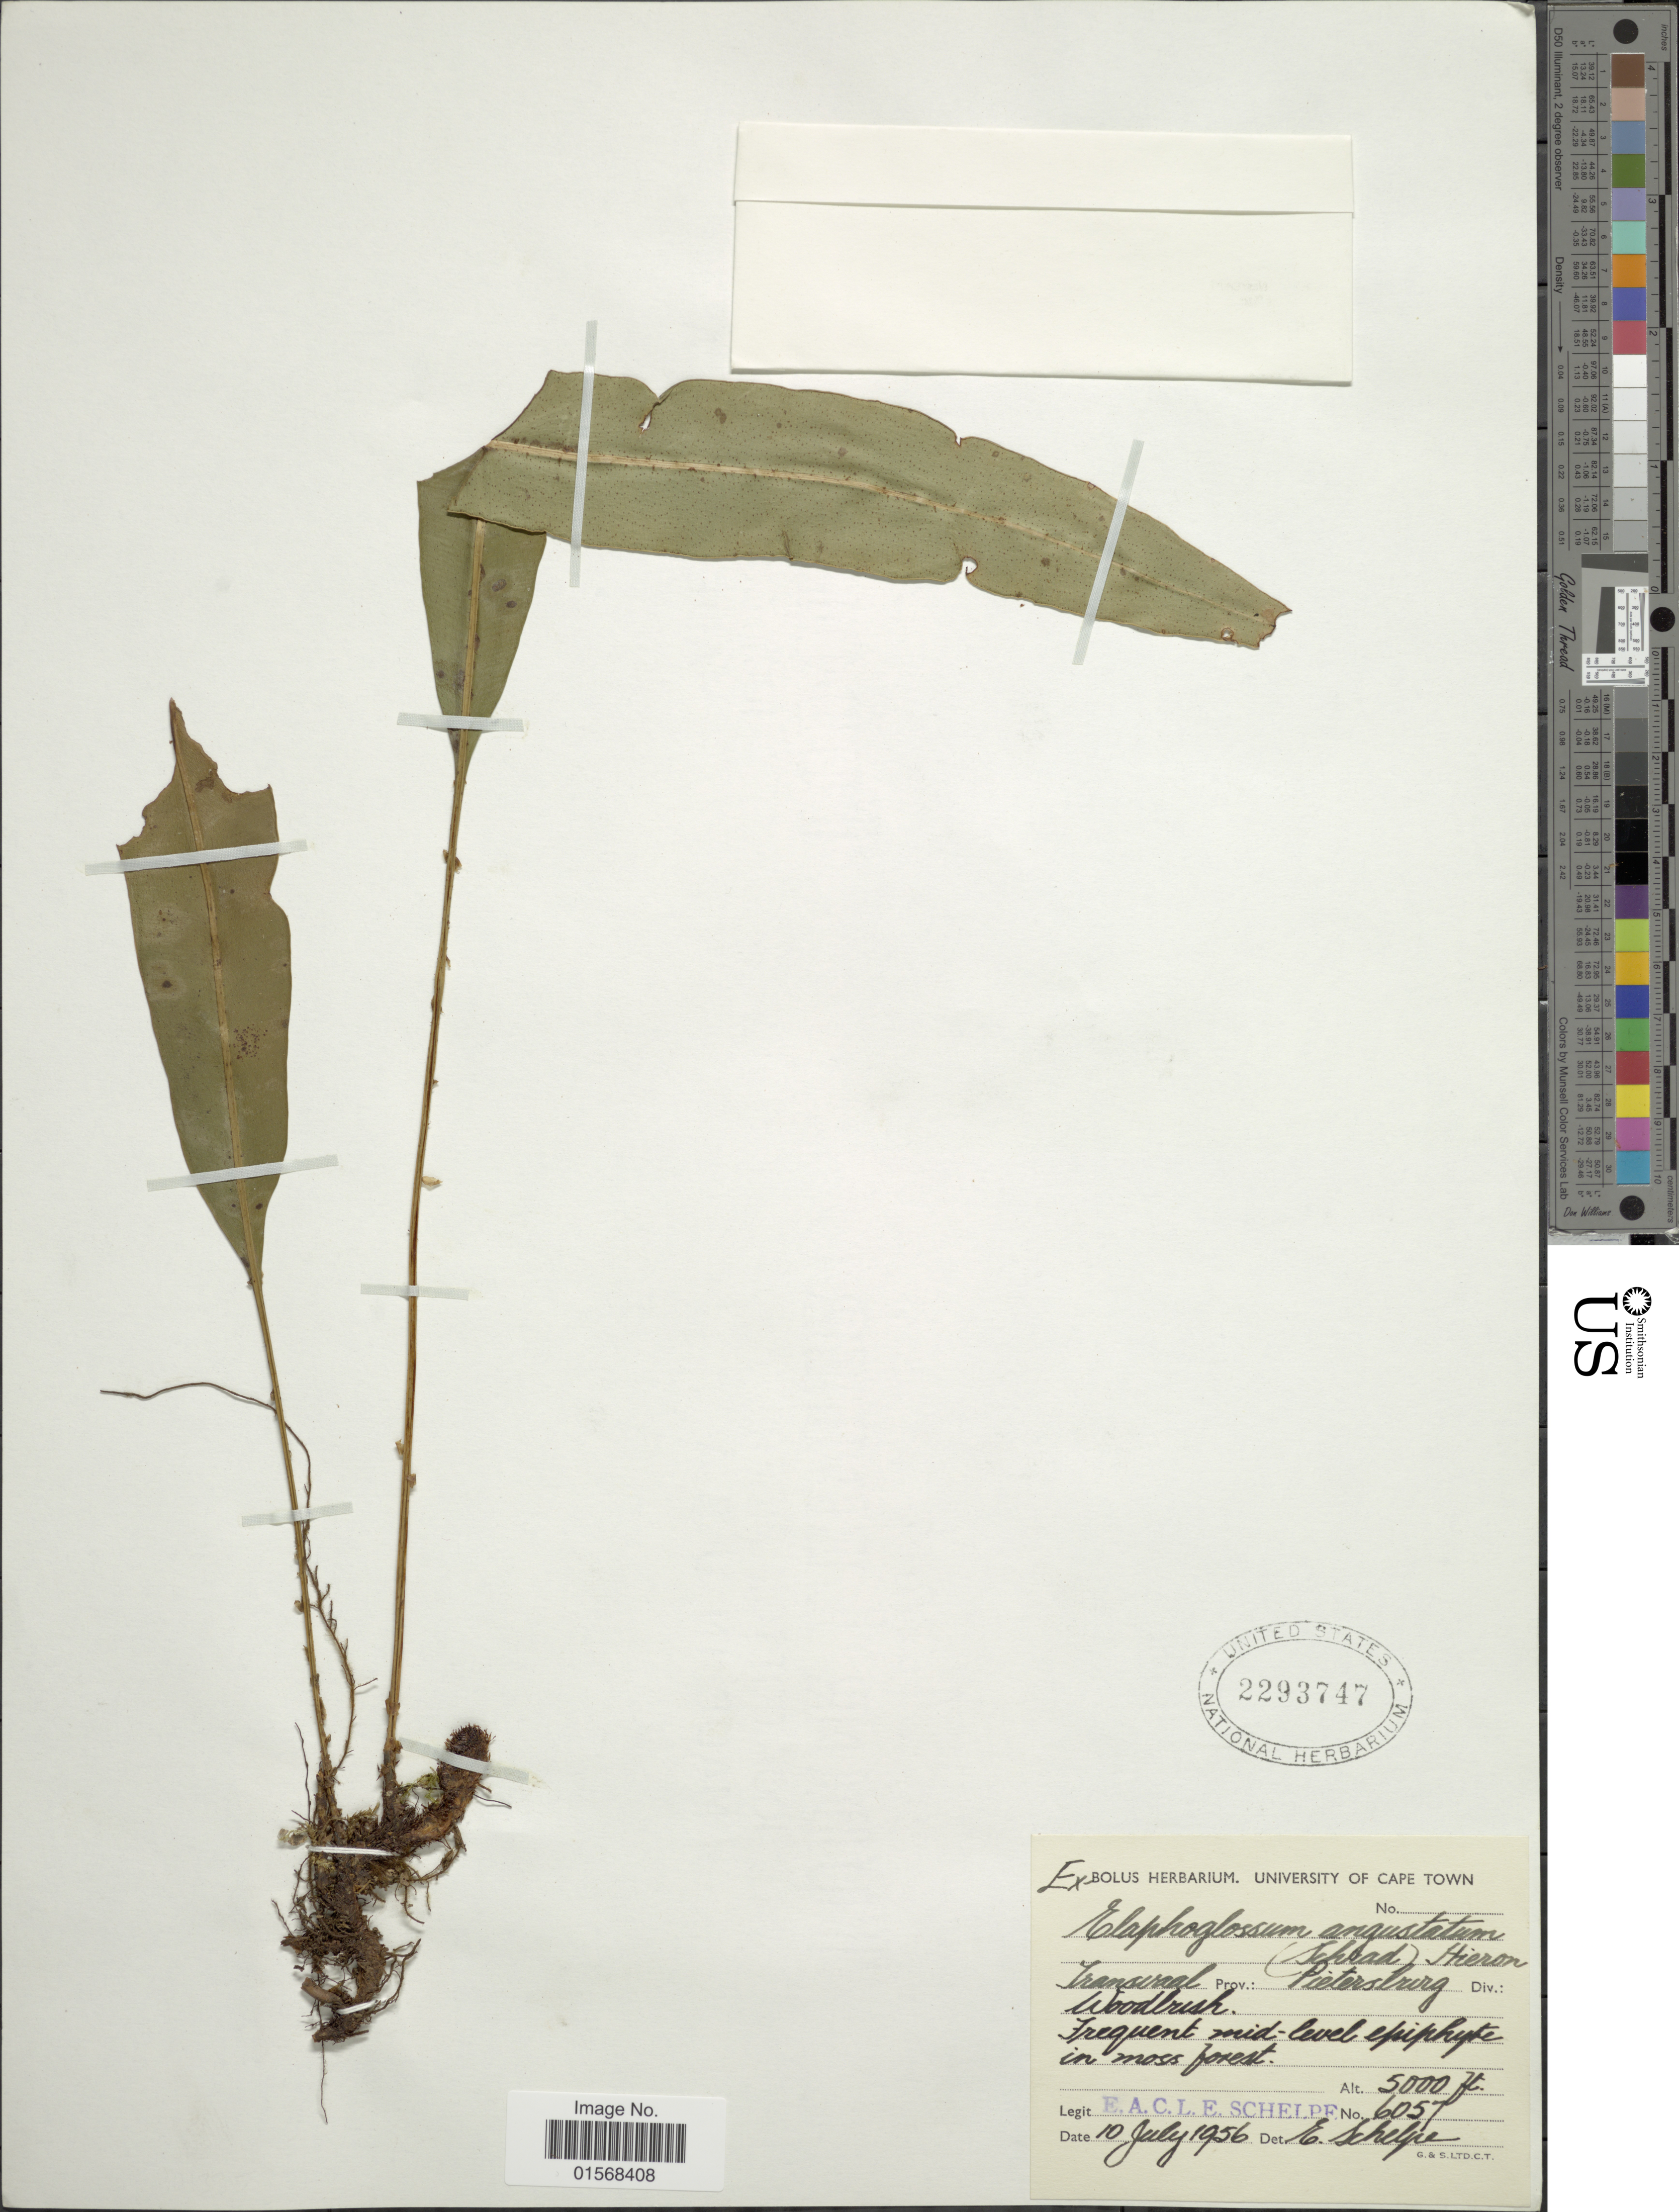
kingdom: Plantae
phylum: Tracheophyta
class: Polypodiopsida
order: Polypodiales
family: Dryopteridaceae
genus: Elaphoglossum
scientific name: Elaphoglossum angustatum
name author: (Schrad.) Hieron.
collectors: E. A. C. L. E. Schelpe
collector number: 6057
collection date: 1956-07-10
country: South Africa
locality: Transvaal Prov. Pietersberg Div,: Woodbush.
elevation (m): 1524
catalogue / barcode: US 2293747